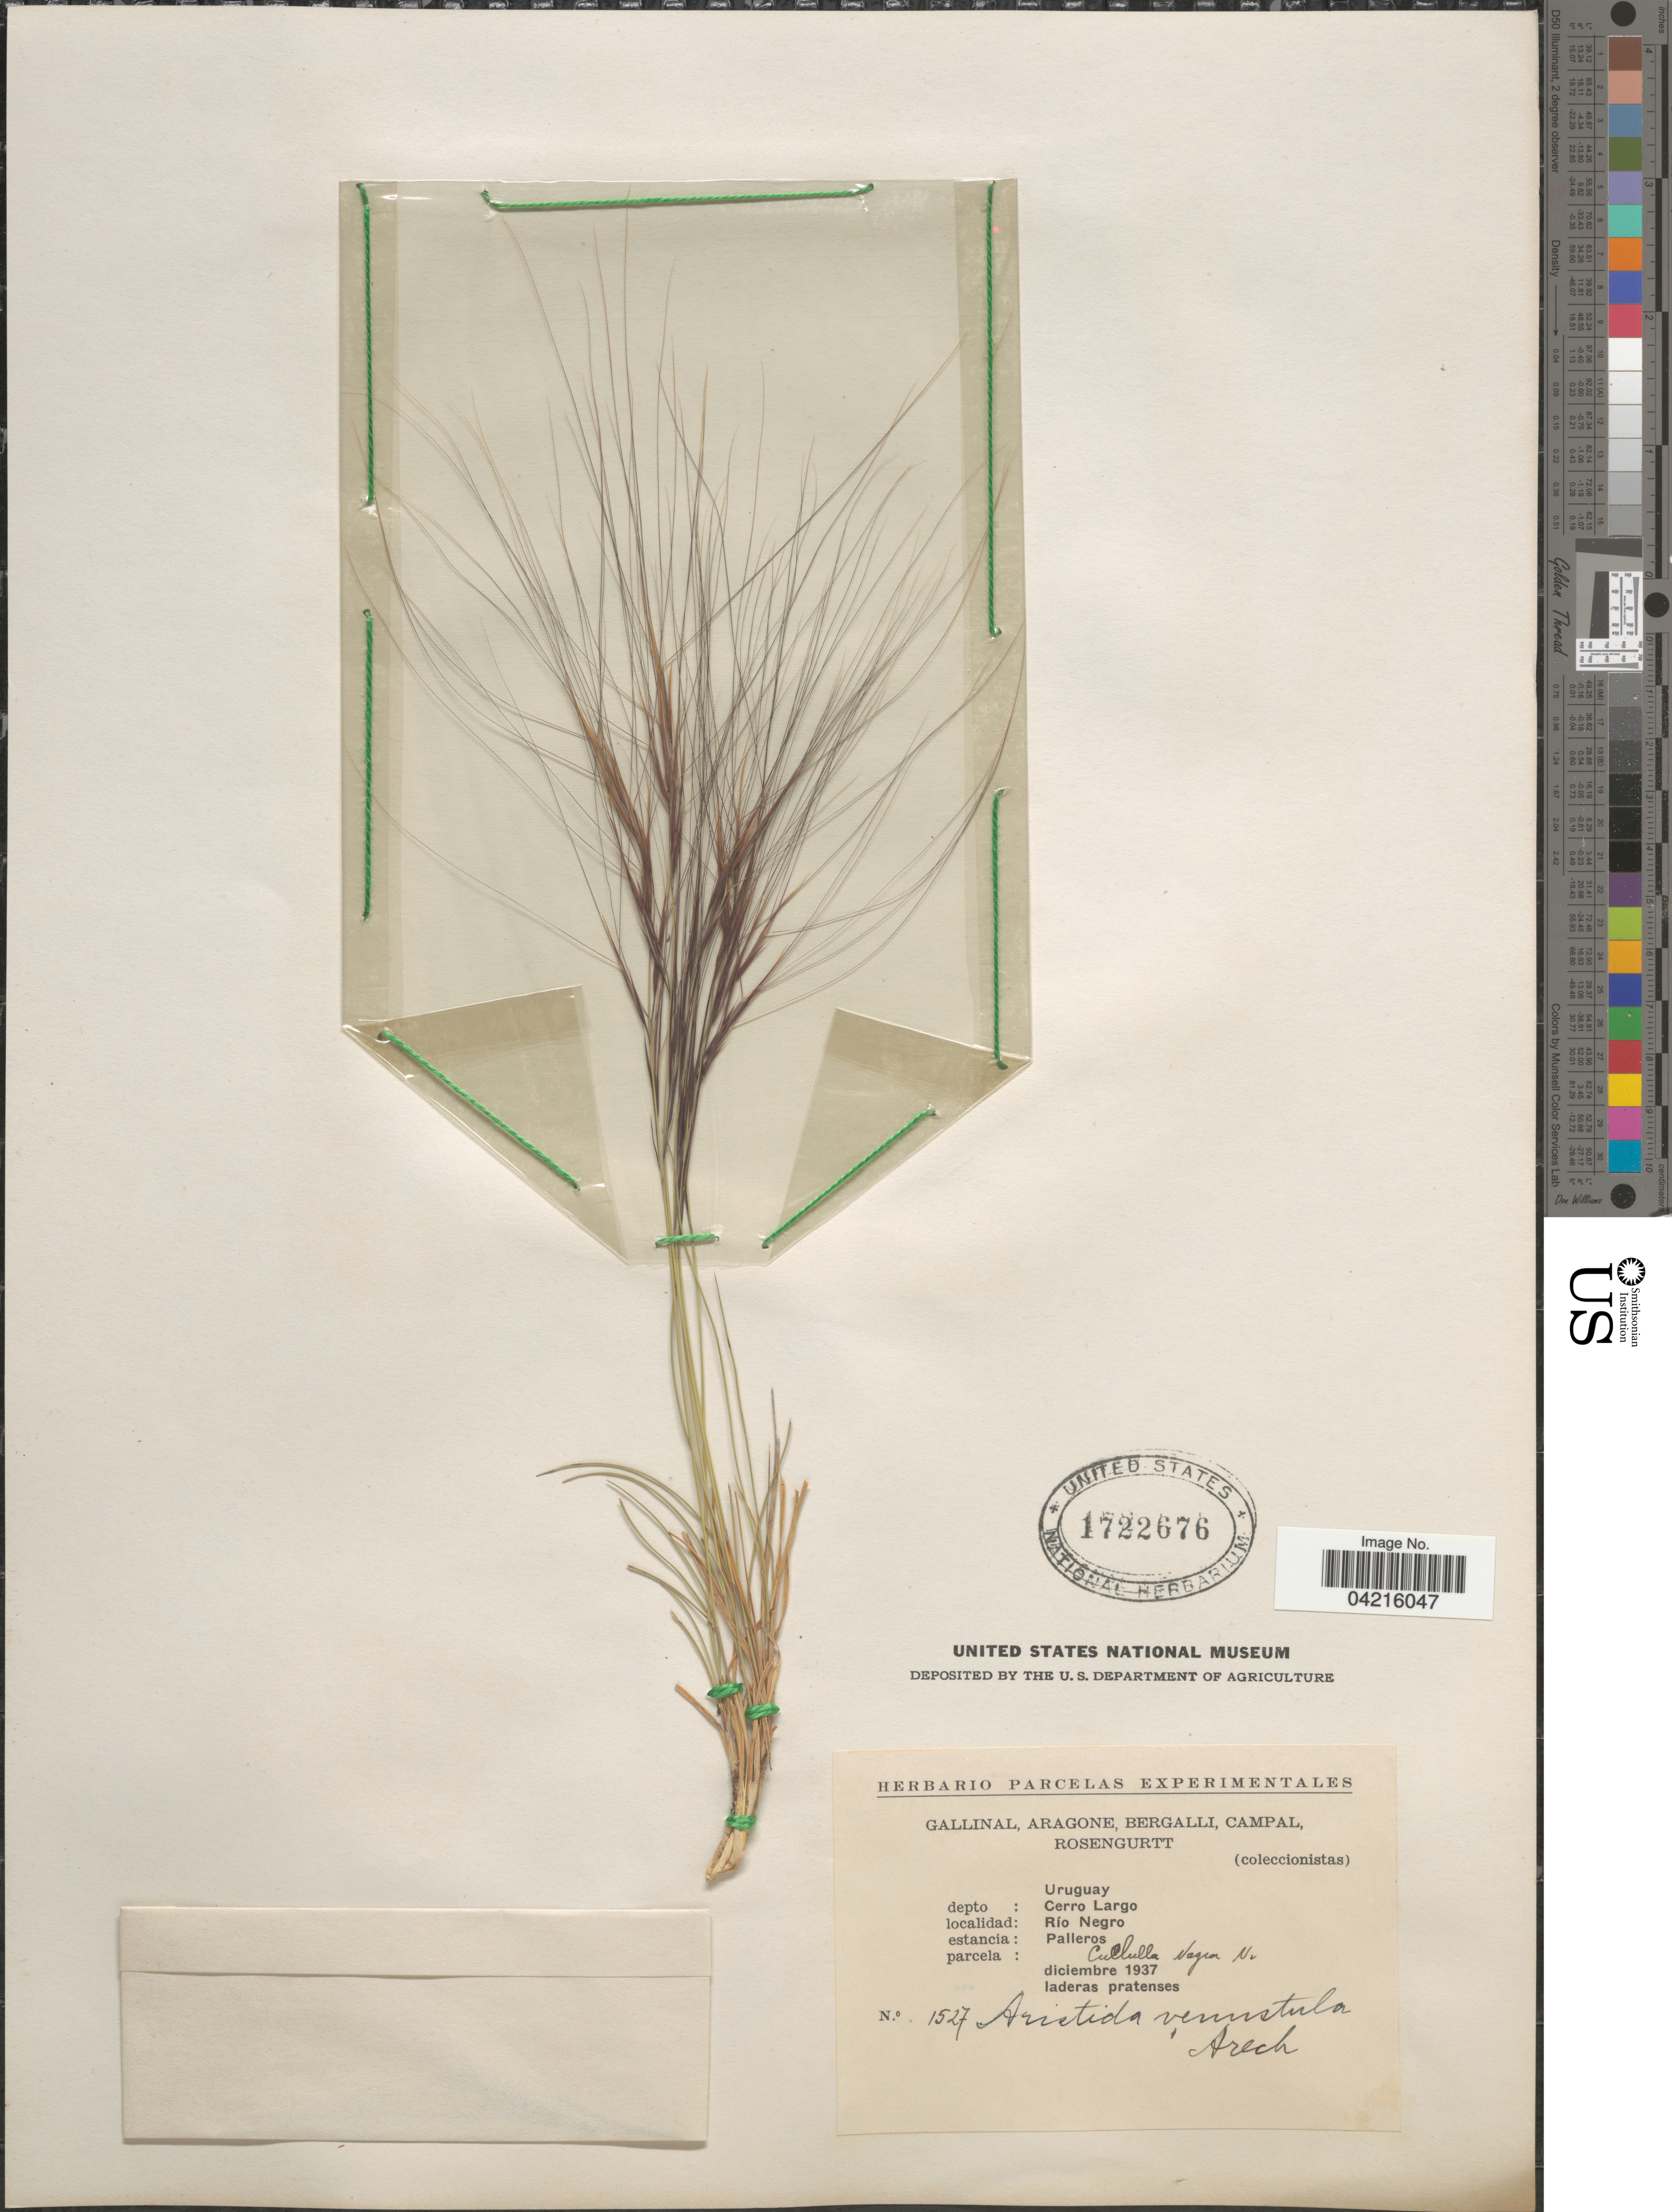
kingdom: Plantae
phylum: Tracheophyta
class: Liliopsida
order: Poales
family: Poaceae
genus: Aristida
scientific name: Aristida venesuelae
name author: Henr.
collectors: -. Gallinal, -- Aragone, -- Bergalli, -- Campal & Rosengurtt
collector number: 1527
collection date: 1937-12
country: Uruguay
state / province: Cerro Largo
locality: Depto: Cerro Largo. Río Negro. Estancia: Palleros. Parcela: Cullulla Negra N.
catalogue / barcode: US 1722676